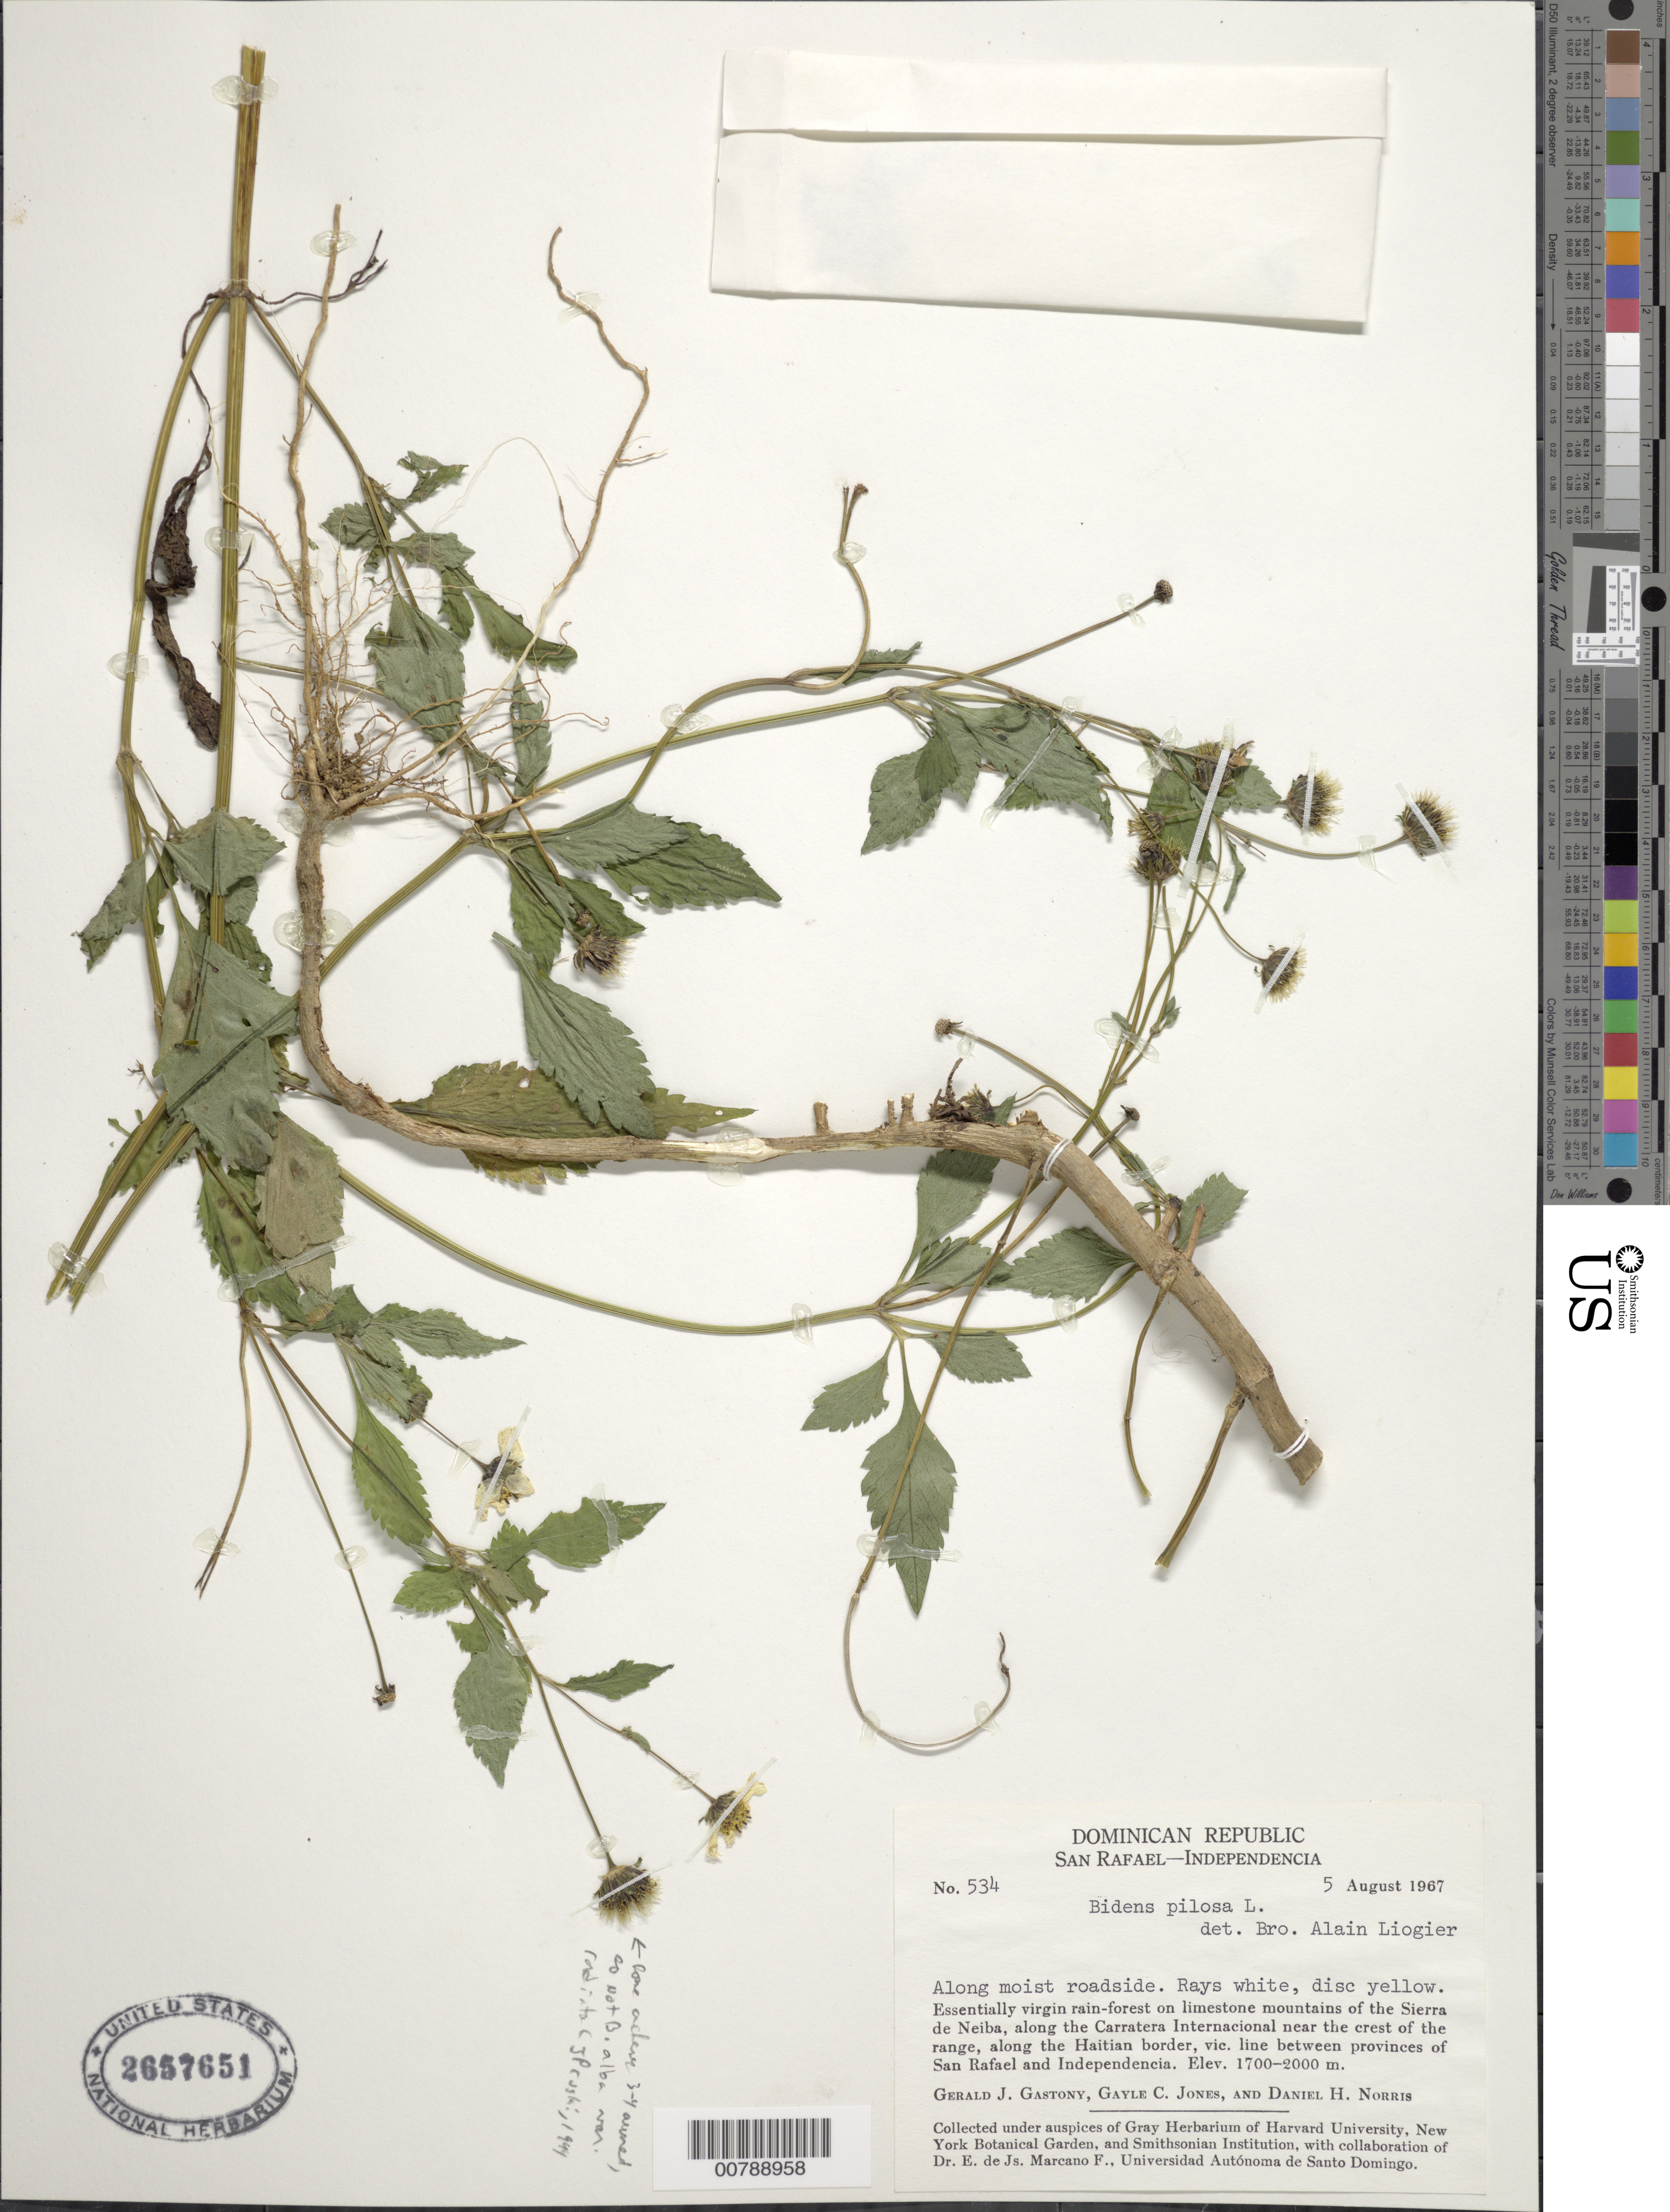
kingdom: Plantae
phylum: Tracheophyta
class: Magnoliopsida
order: Asterales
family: Asteraceae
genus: Bidens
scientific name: Bidens pilosa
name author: L.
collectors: G. Gastony, G. C. Jones & D. H. Norris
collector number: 534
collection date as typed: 05 Aug 1967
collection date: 1967-08-05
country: Dominican Republic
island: Hispaniola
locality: Sierra de Naiba, along the carretera Internacional near the crest of the range, along the Haitian border, vic. Line between provinces of San Rafael and Independencia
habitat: Essentially virgin rain-forest on limestone mountains, along moist roadside.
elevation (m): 1700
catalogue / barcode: US 2657651